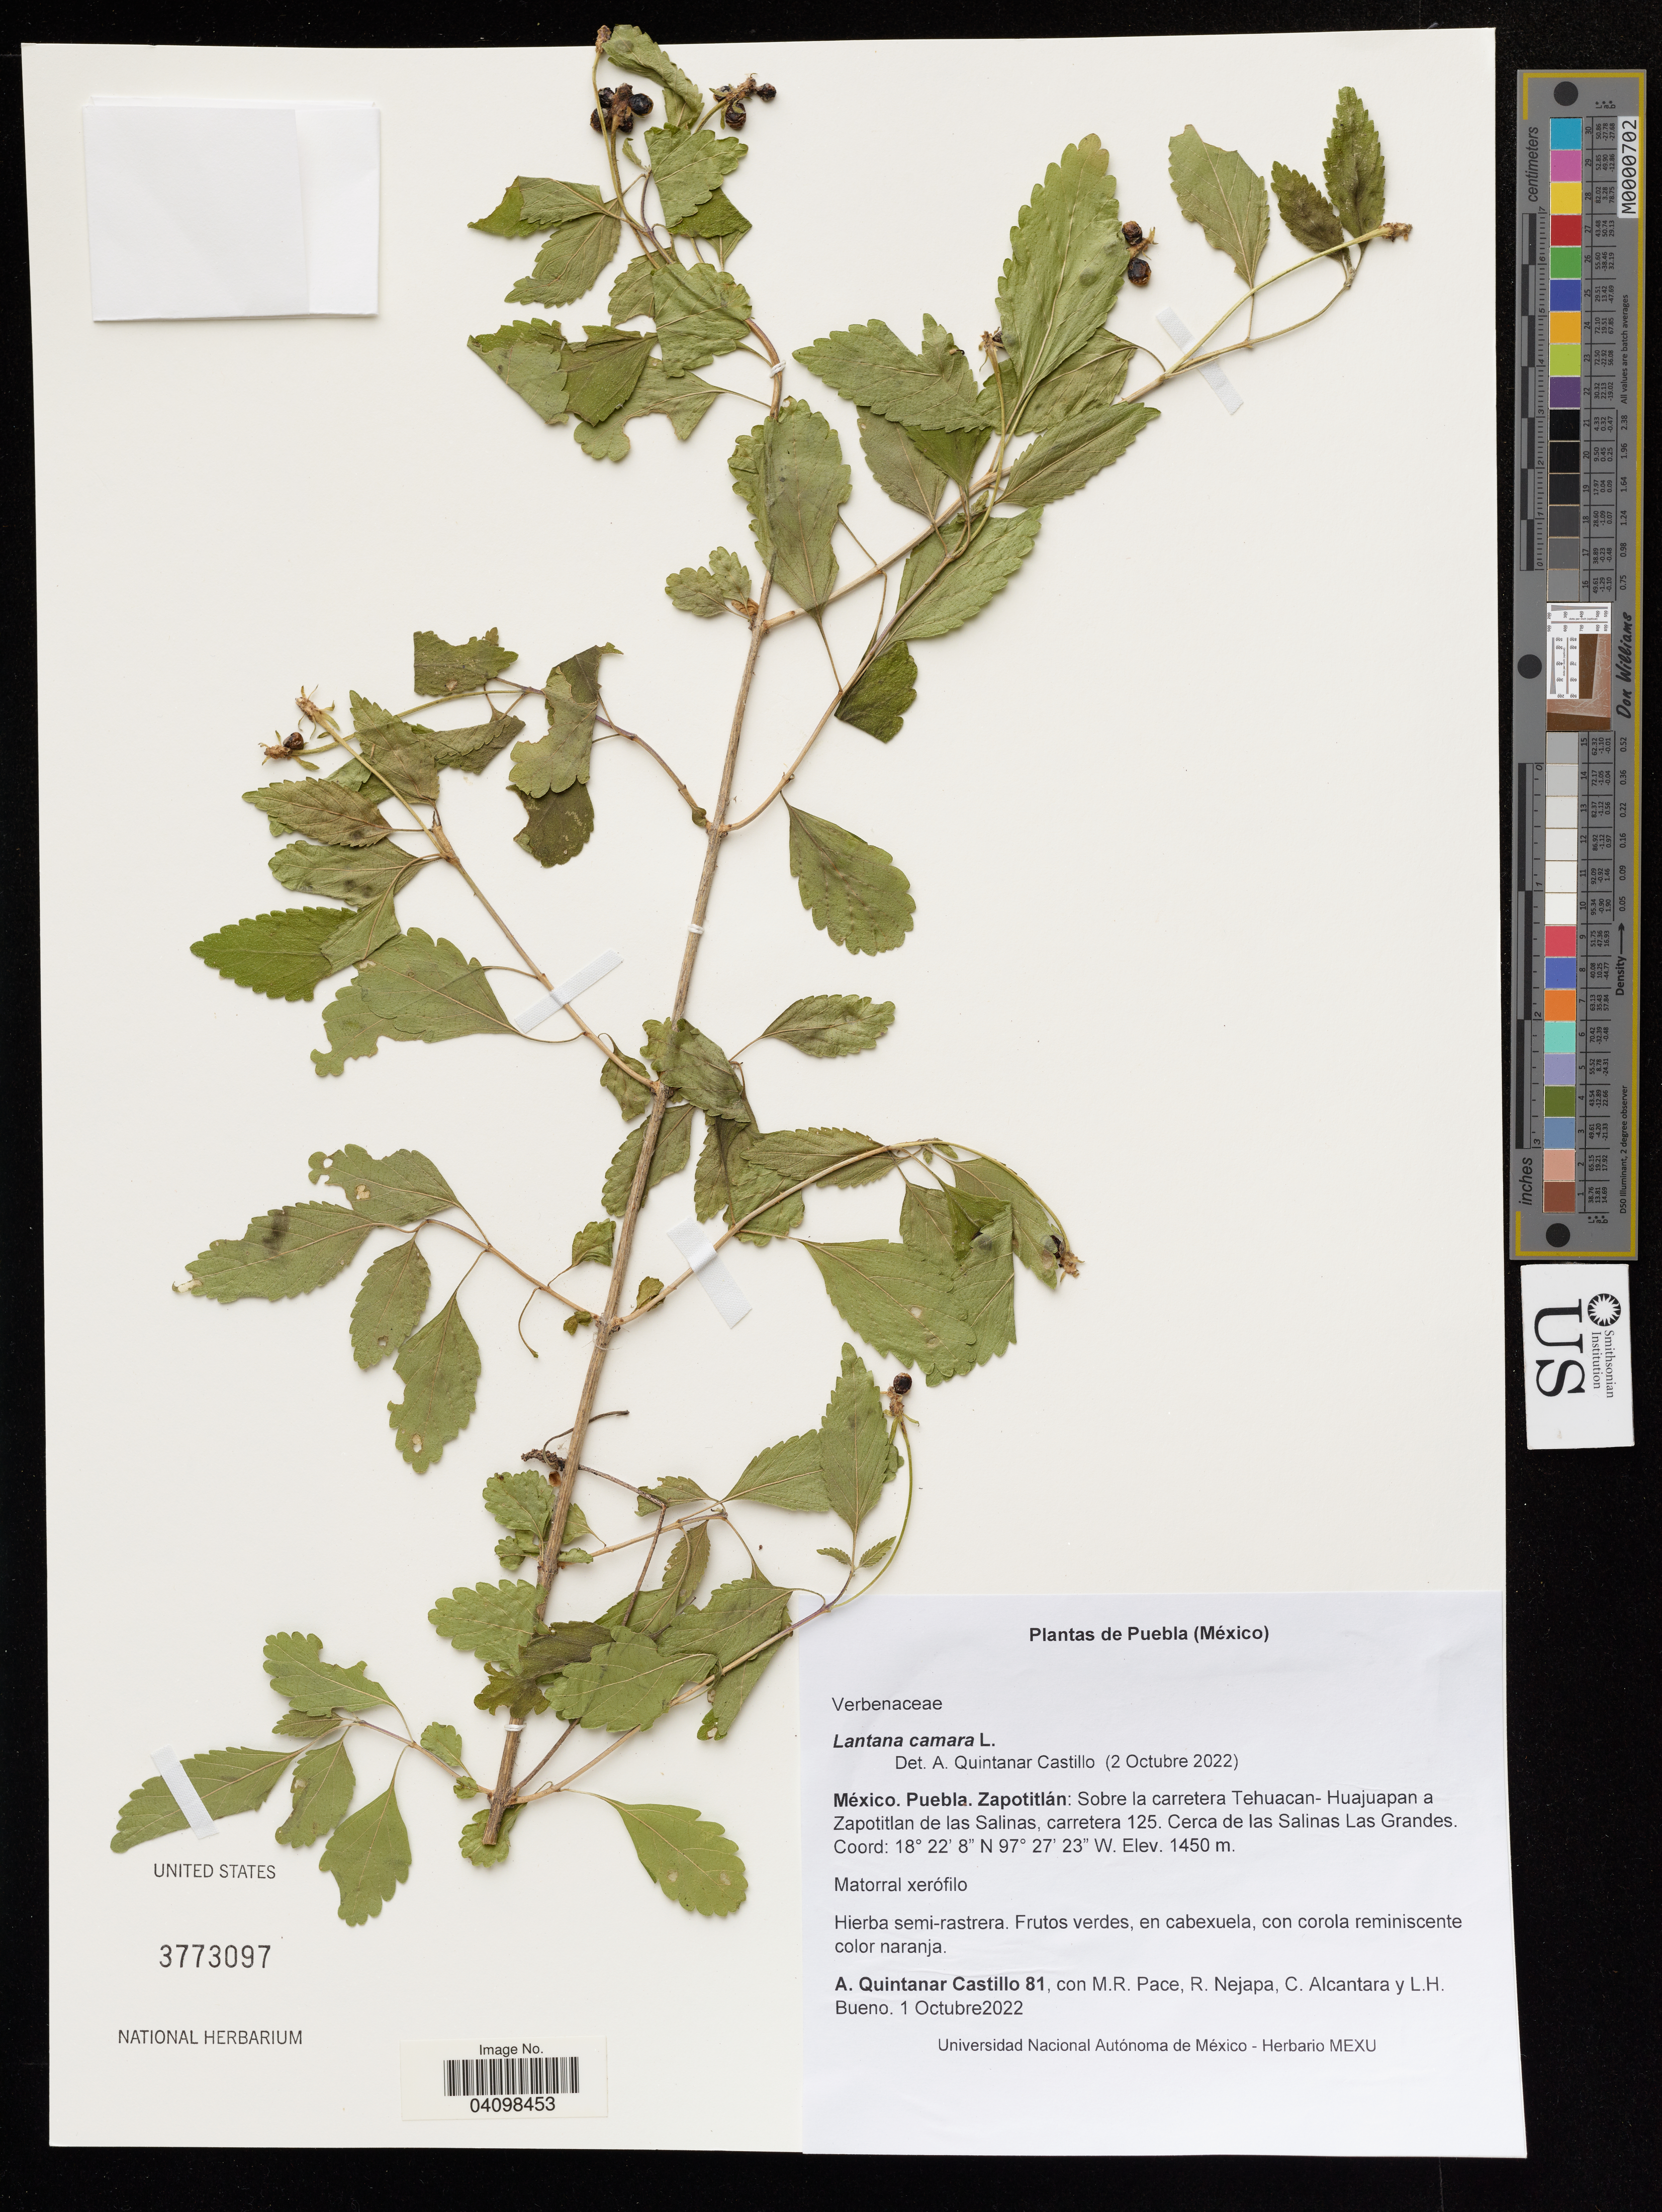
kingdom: Plantae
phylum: Tracheophyta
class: Magnoliopsida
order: Lamiales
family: Verbenaceae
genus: Lantana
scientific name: Lantana camara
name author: L.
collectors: A. Quintanar Castillo, M. R. Pace, R. Nejapa & C. Alcantara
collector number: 81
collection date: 2022-10-01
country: Mexico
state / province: Puebla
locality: Zapotitlán: Sobre la carretera Tehuacan- Huajuapan a Zapotitlán de las Salinas, carretera 125. Cerca de las Salinas Las Grandes.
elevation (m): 1450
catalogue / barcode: US 3773097